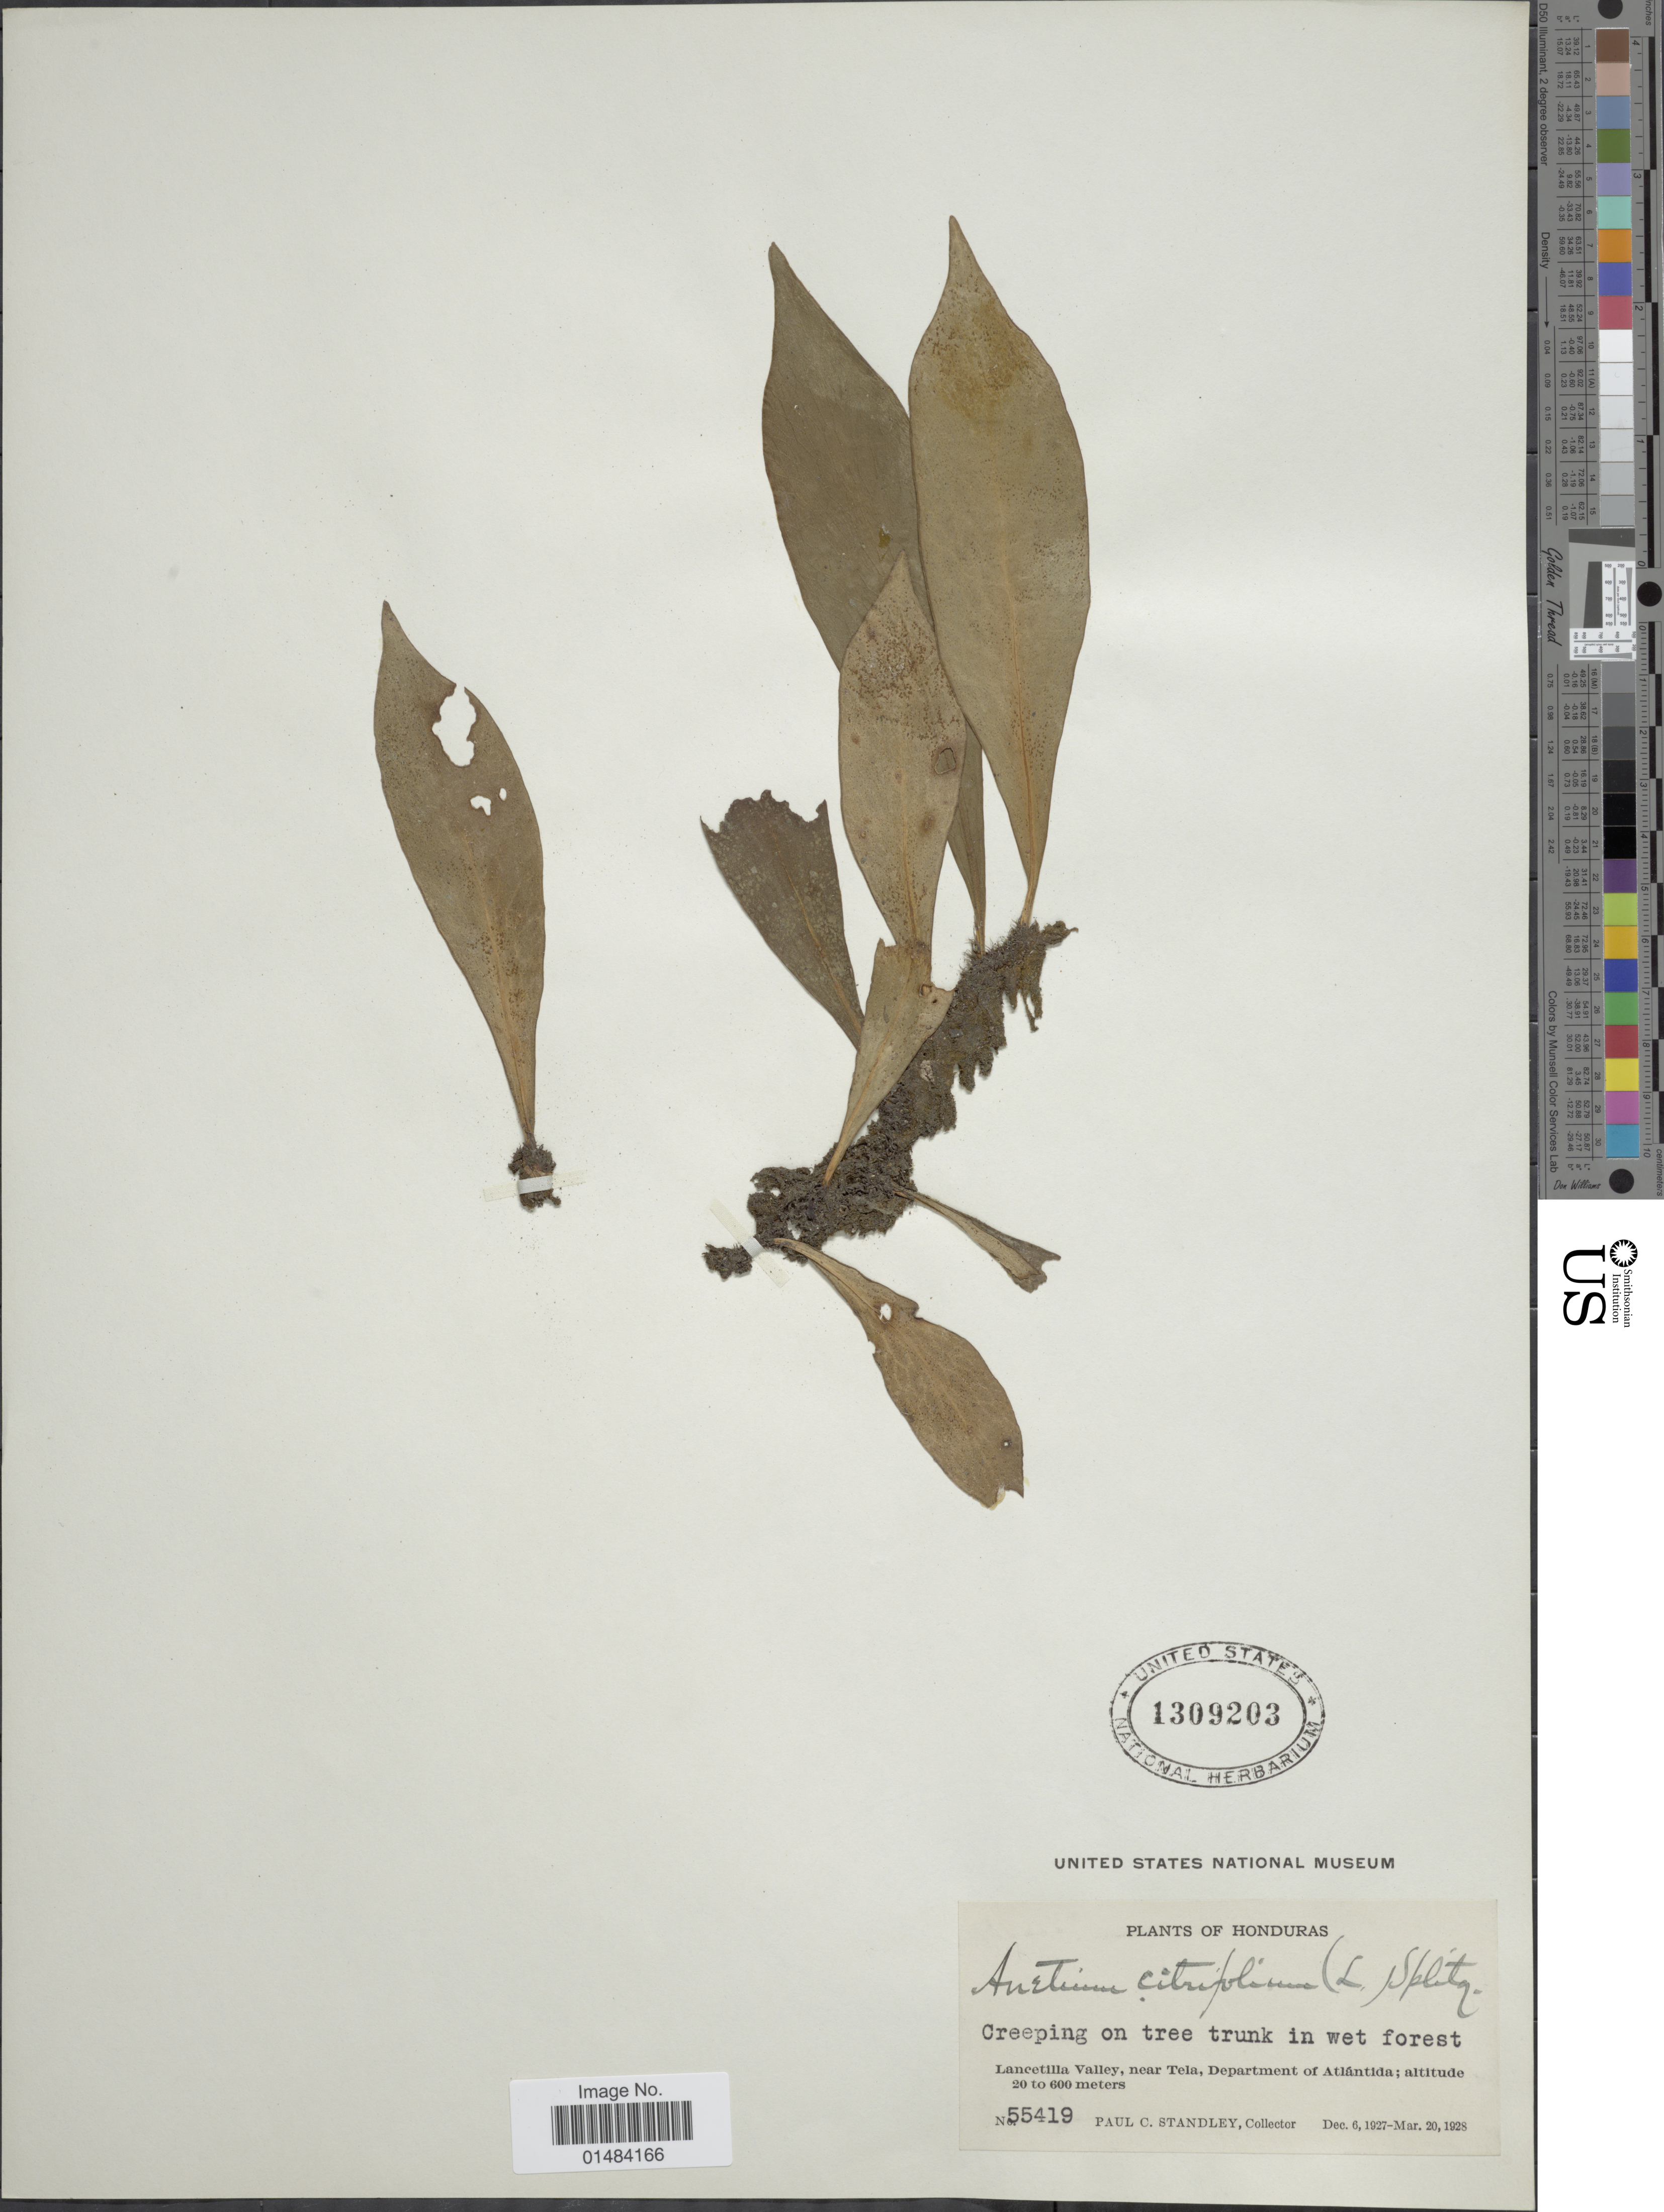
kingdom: Plantae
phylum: Tracheophyta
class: Polypodiopsida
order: Polypodiales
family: Pteridaceae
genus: Anetium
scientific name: Anetium citrifolium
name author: (L.) Splitg.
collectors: P. C. Standley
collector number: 55419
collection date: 1927-12-06/1928-03-20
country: Honduras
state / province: Atlántida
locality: Honduras, Lancetilla Valley. near Tela. Department of Atlantida.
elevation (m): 20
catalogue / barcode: US 1309203